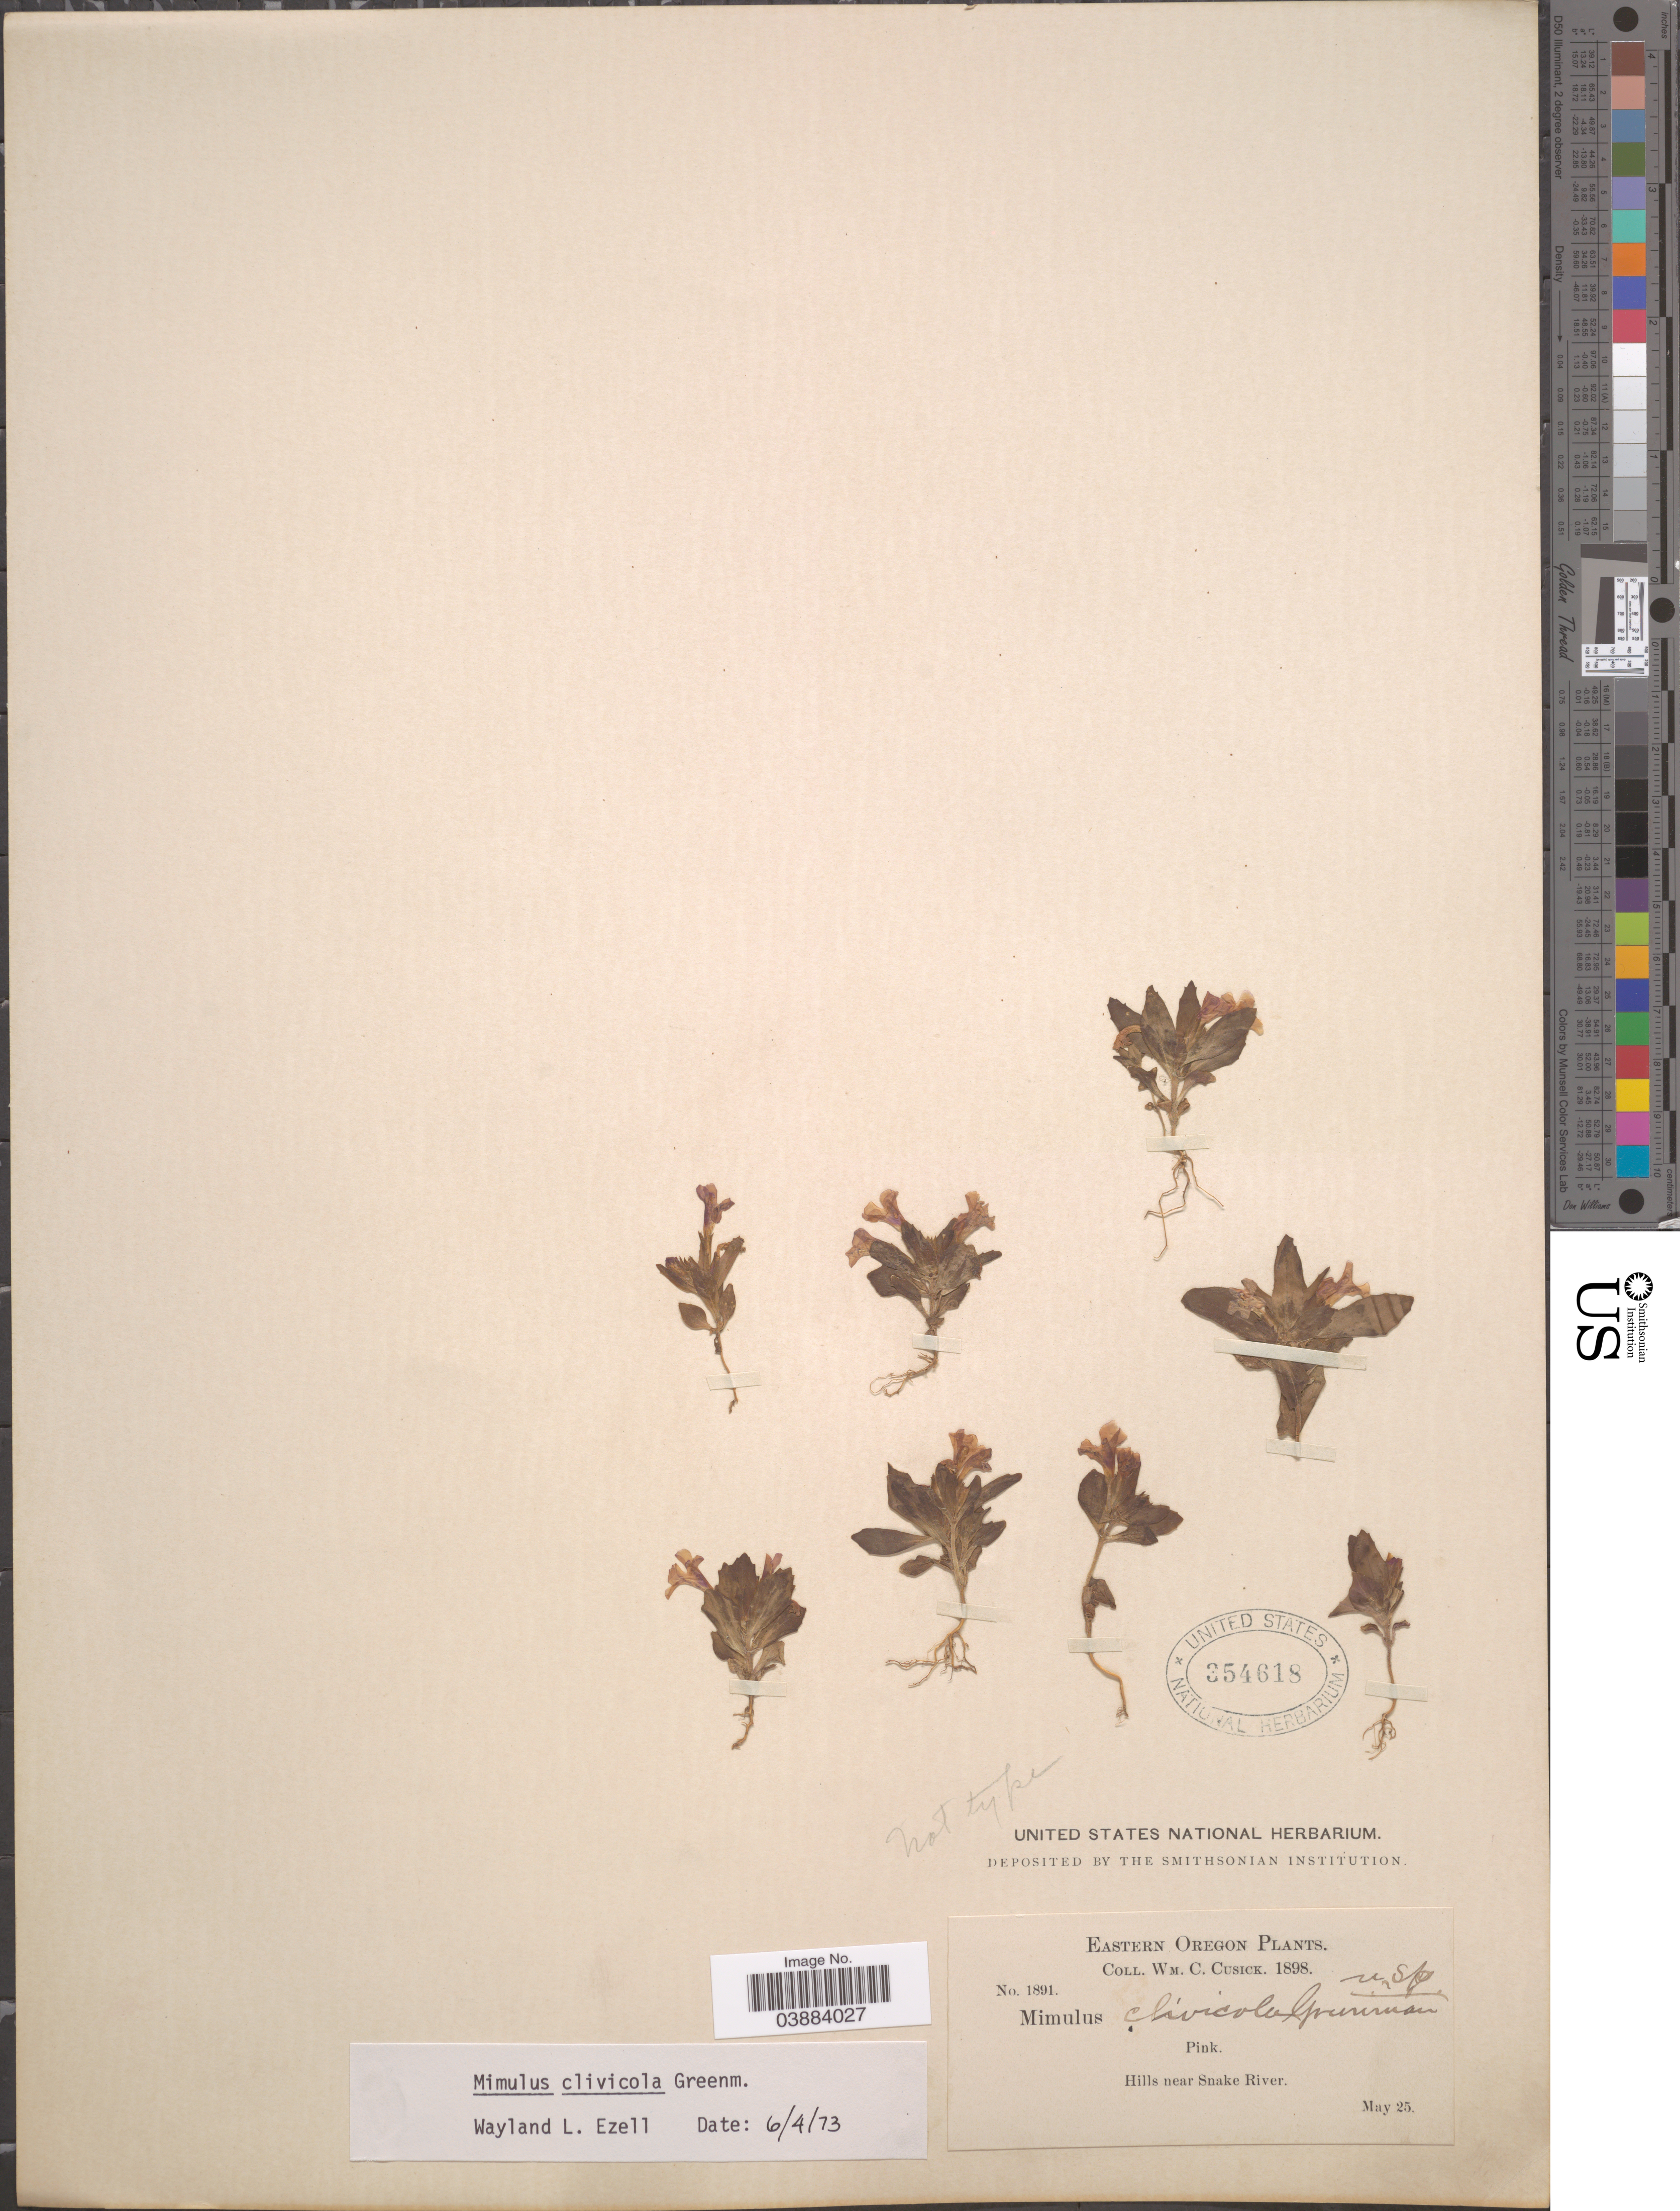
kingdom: Plantae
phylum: Tracheophyta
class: Magnoliopsida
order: Lamiales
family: Phrymaceae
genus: Eunanus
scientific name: Eunanus clivicola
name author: A. Heller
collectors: W. C. Cusick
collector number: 1891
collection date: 1898-05-25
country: United States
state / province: Oregon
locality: Eastern Oregon. Hills near Snake River.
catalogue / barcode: US 354618